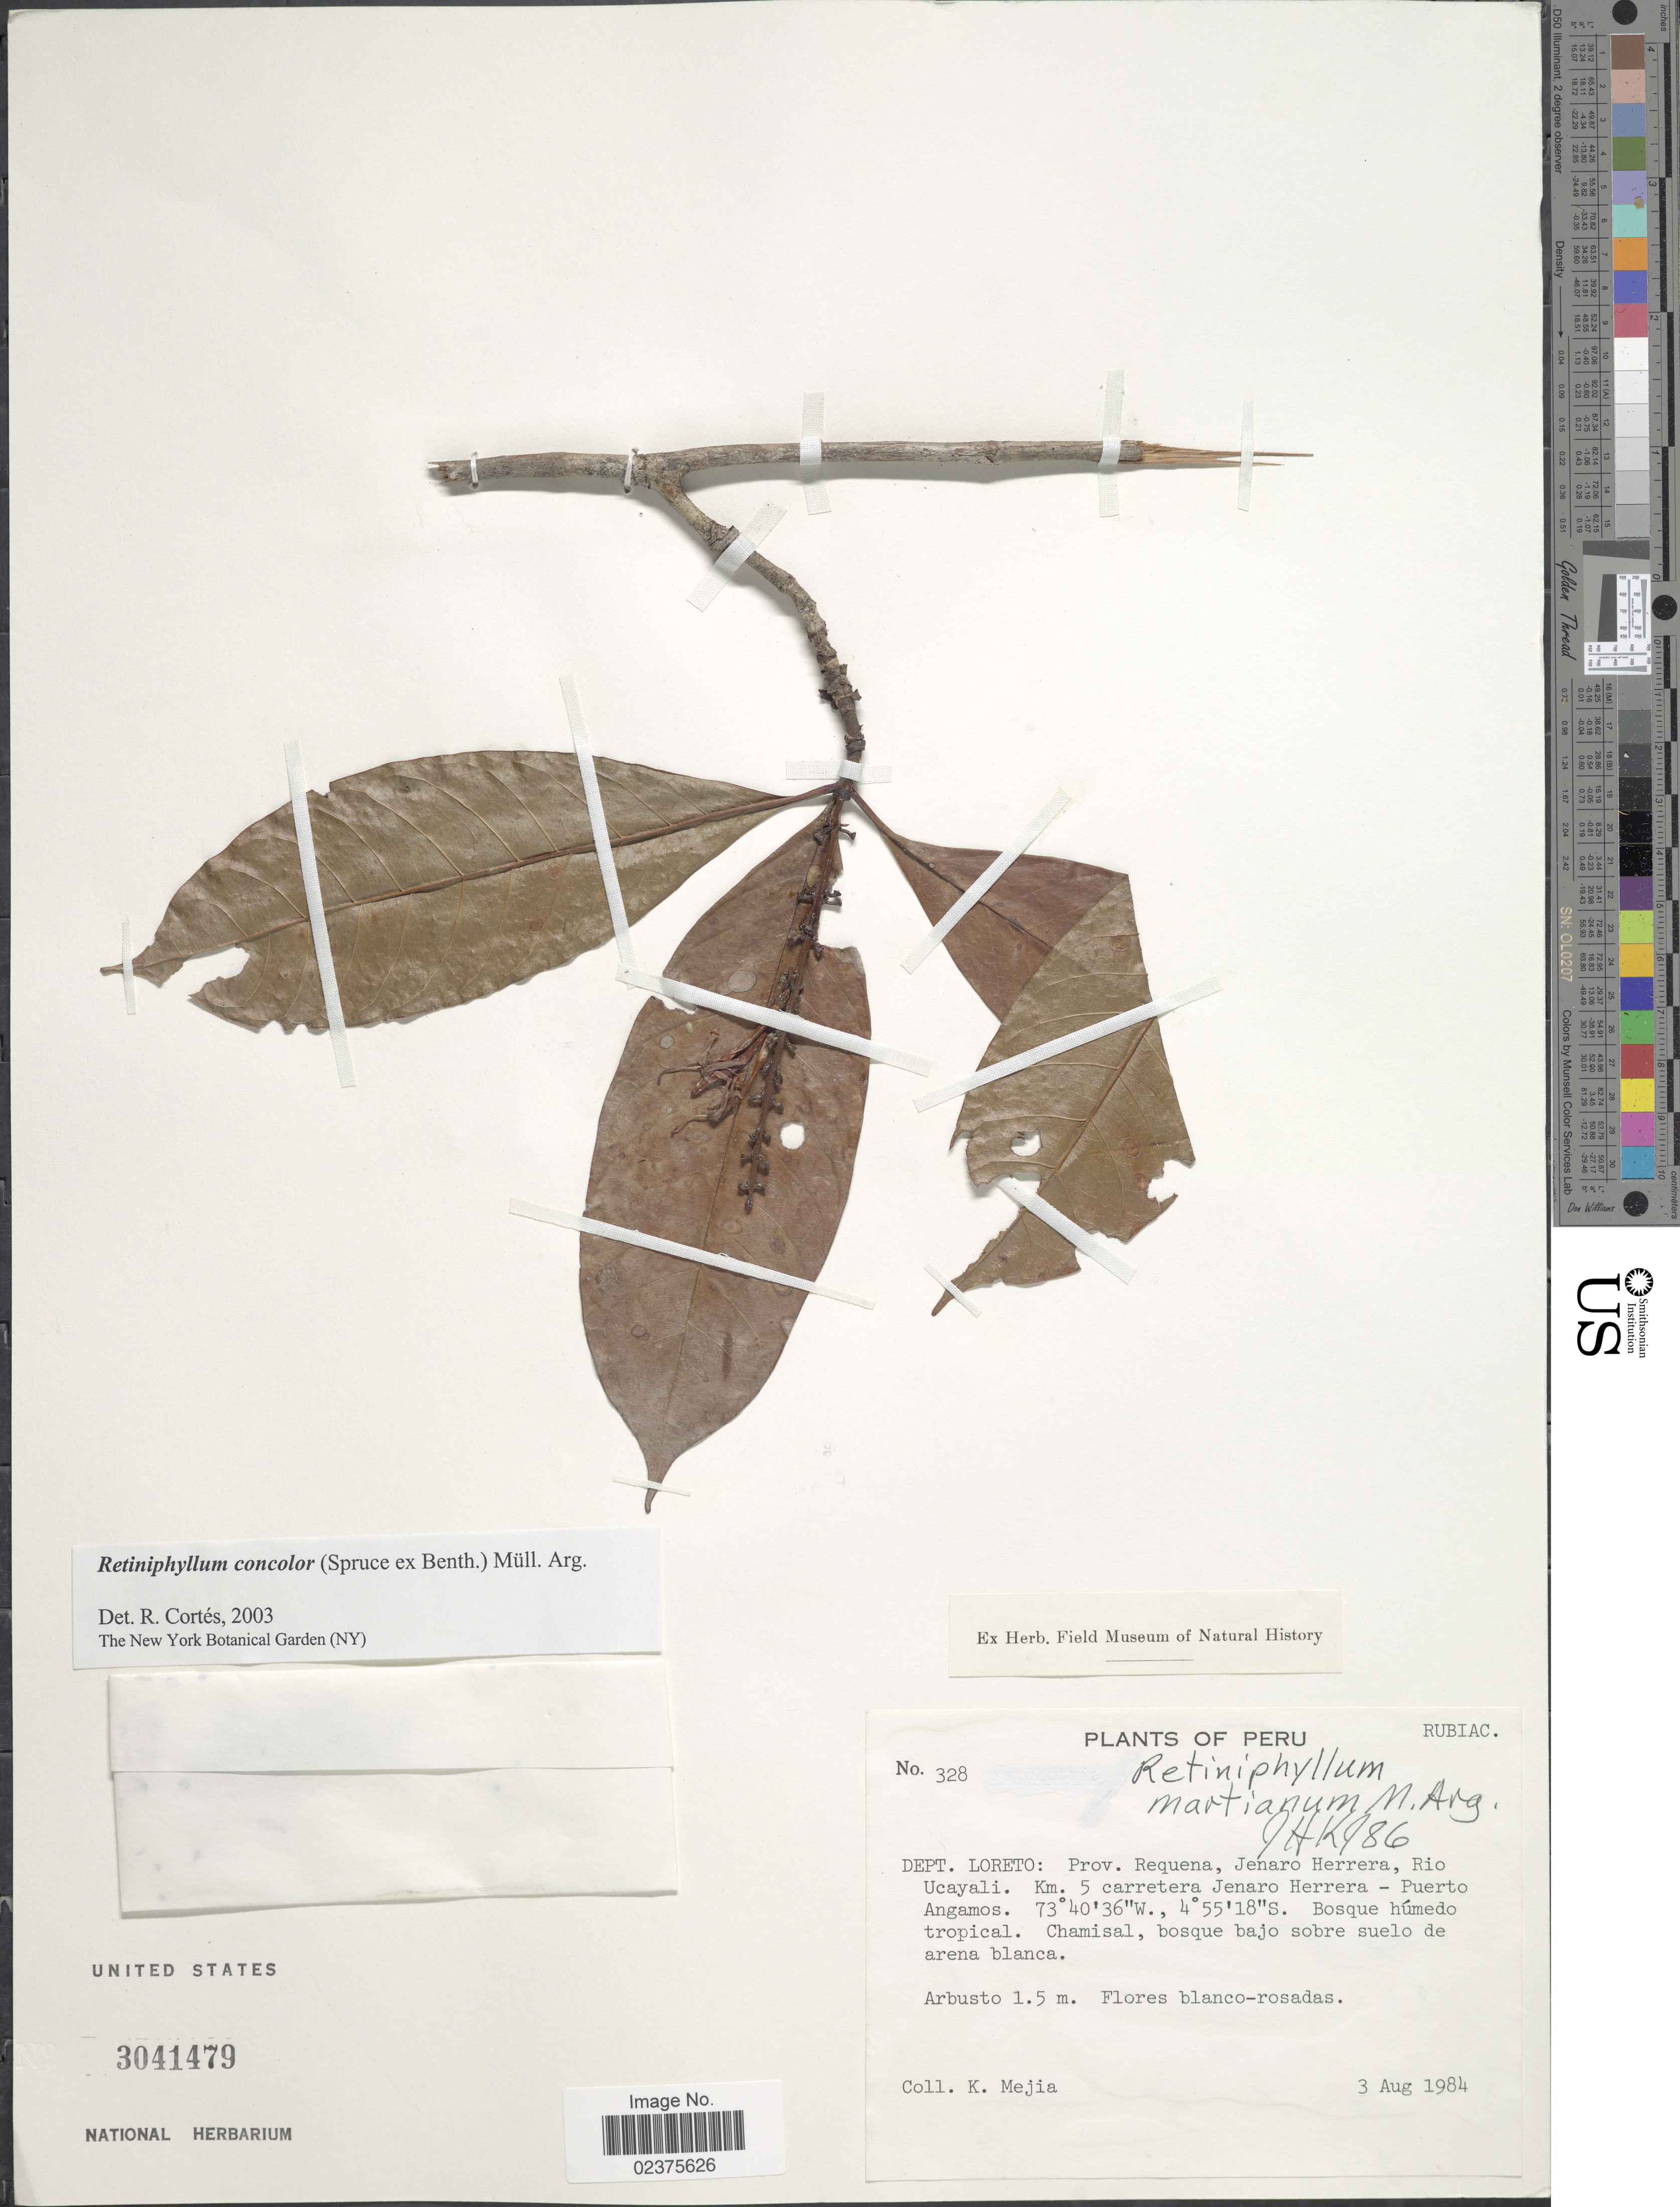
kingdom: Plantae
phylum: Tracheophyta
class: Magnoliopsida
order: Gentianales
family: Rubiaceae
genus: Retiniphyllum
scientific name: Retiniphyllum concolor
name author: (Spruce ex Benth.) Müll. Arg.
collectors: K. Mejia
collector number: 328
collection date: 1984-08-03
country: Peru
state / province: Loreto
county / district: Requena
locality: Jenaro Herrera, Rio Ucayali. Km 5 carretera Jenaro Herrera - Puerto Angamos. Bosque húmedo tropical.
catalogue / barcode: US 3041479